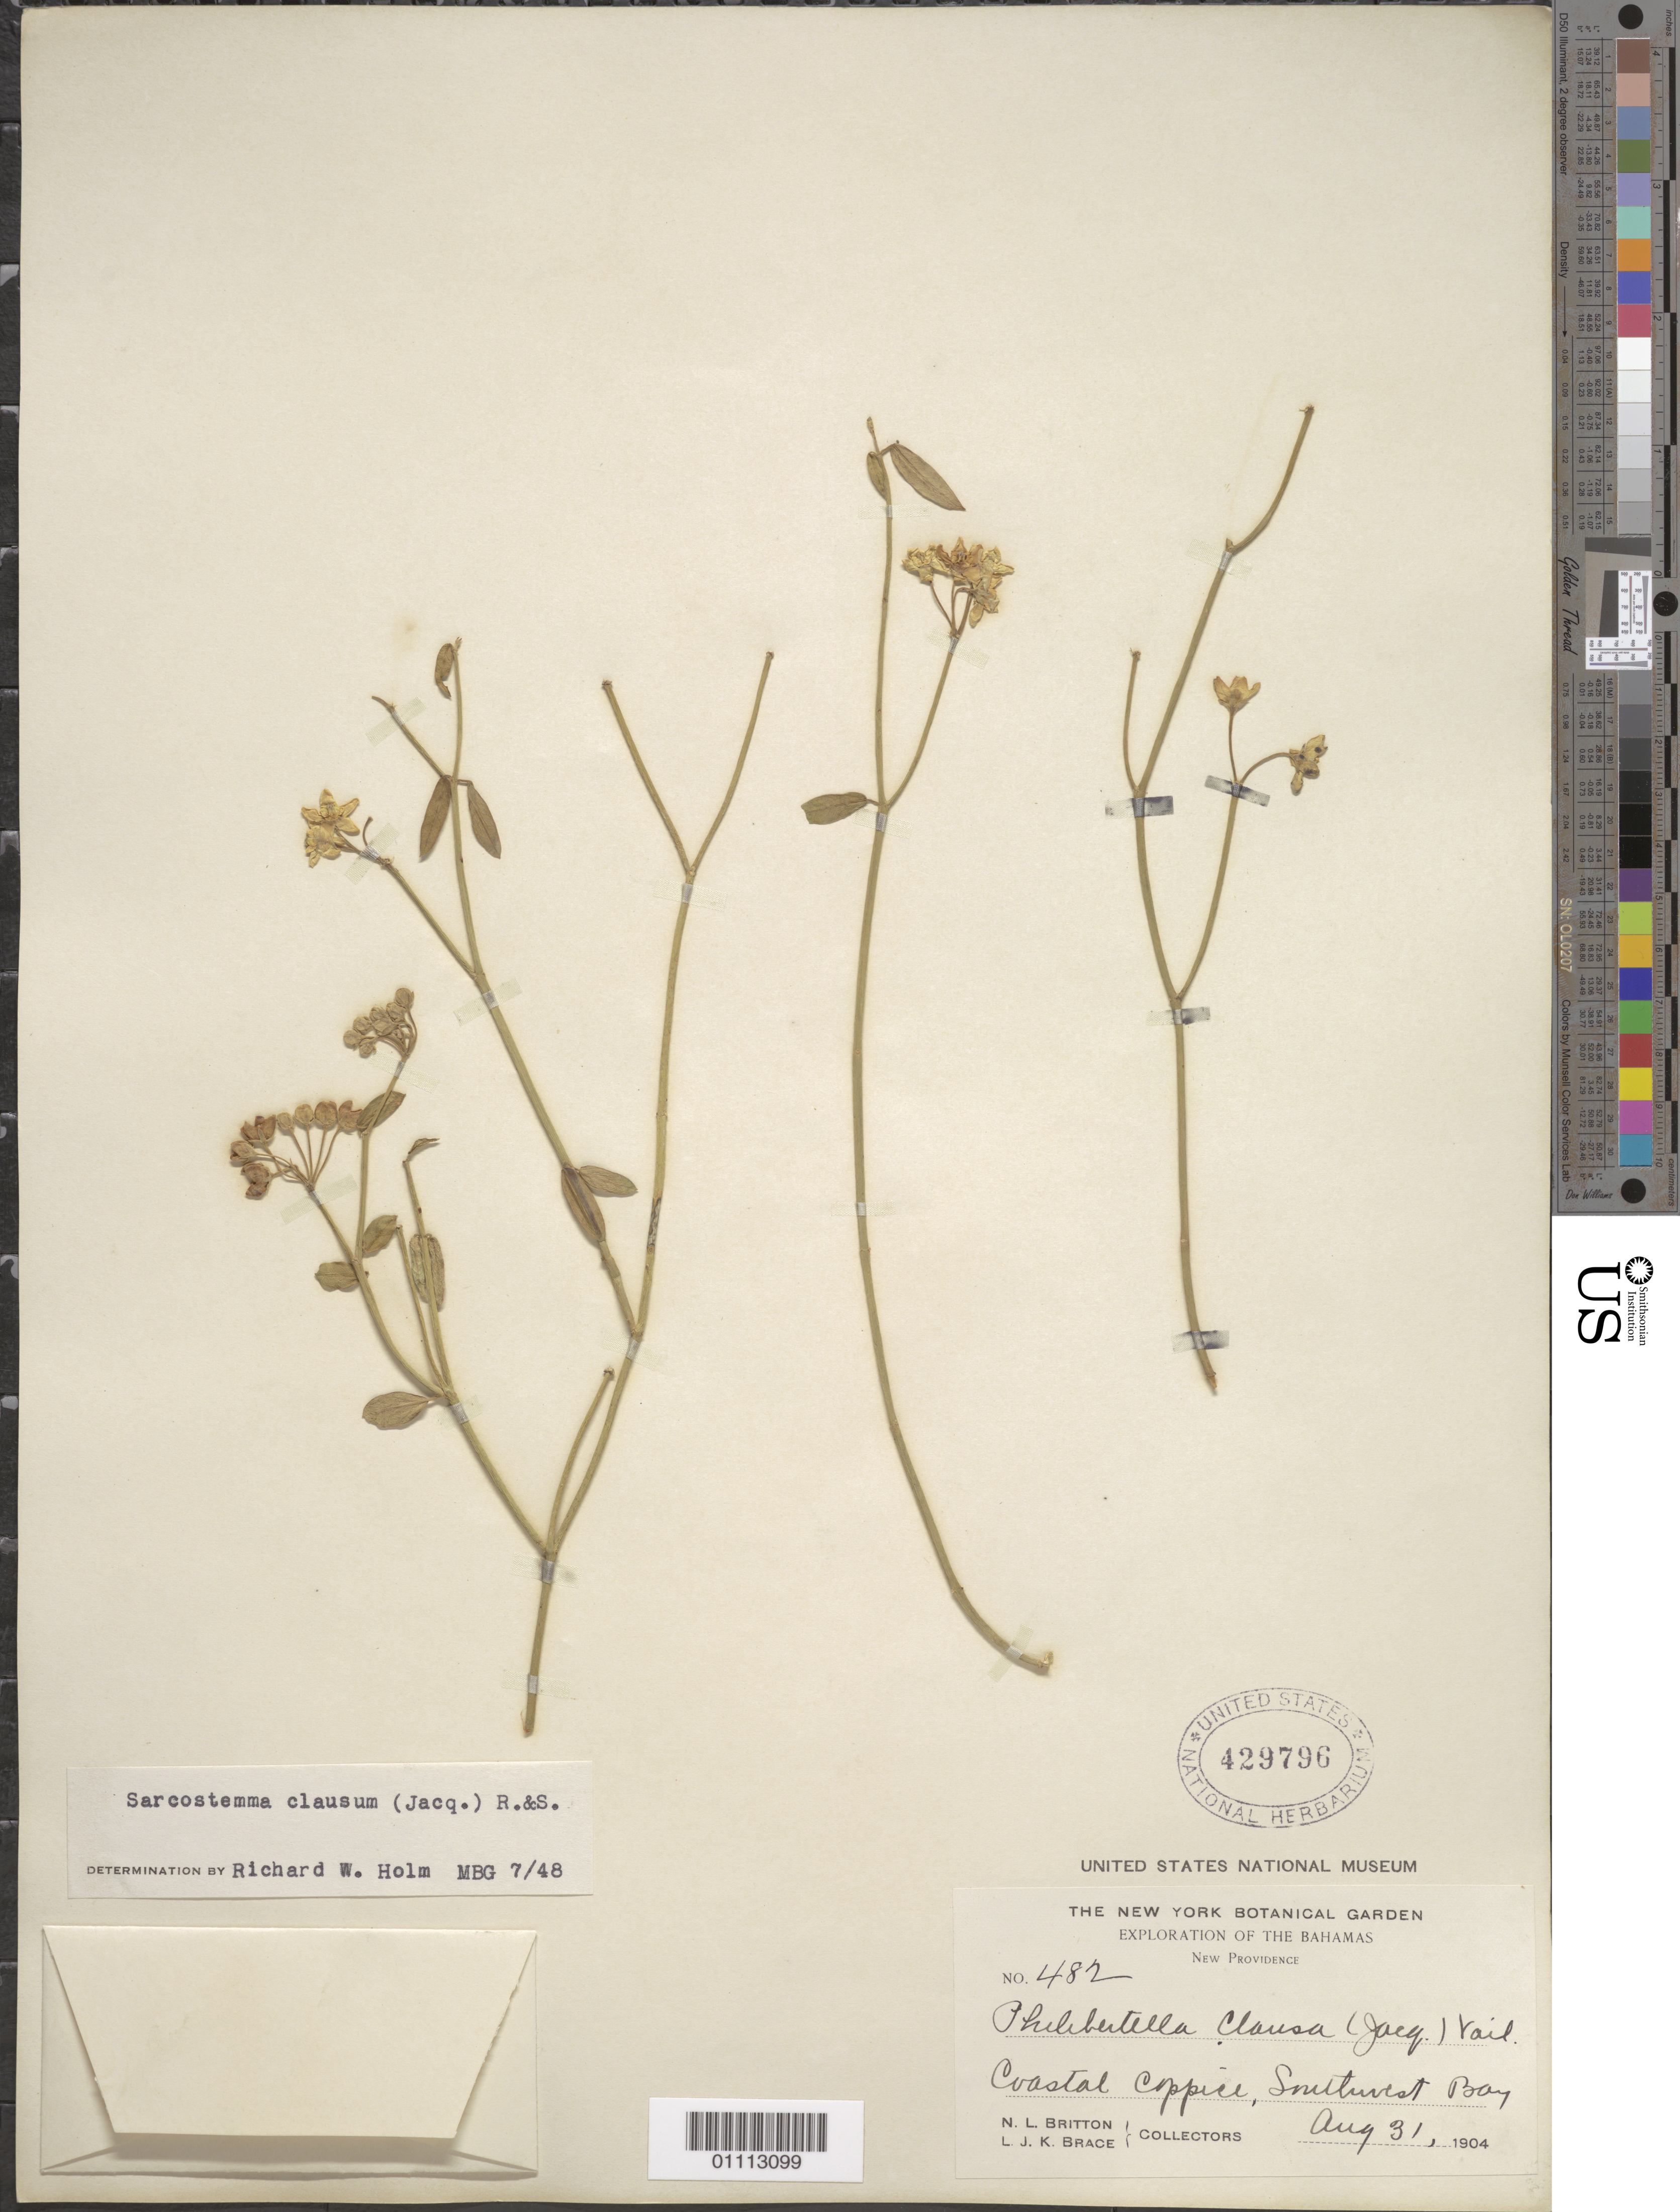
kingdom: Plantae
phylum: Tracheophyta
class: Magnoliopsida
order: Gentianales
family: Apocynaceae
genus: Sarcostemma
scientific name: Sarcostemma clausum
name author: (Jacq.) Schult.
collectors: N. Britton & L. J. K. Brace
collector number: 482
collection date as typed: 31 Aug 1904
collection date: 1904-08-31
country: Bahamas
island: New Providence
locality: Coastal Coppice, Southwest Bay.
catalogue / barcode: US 429796